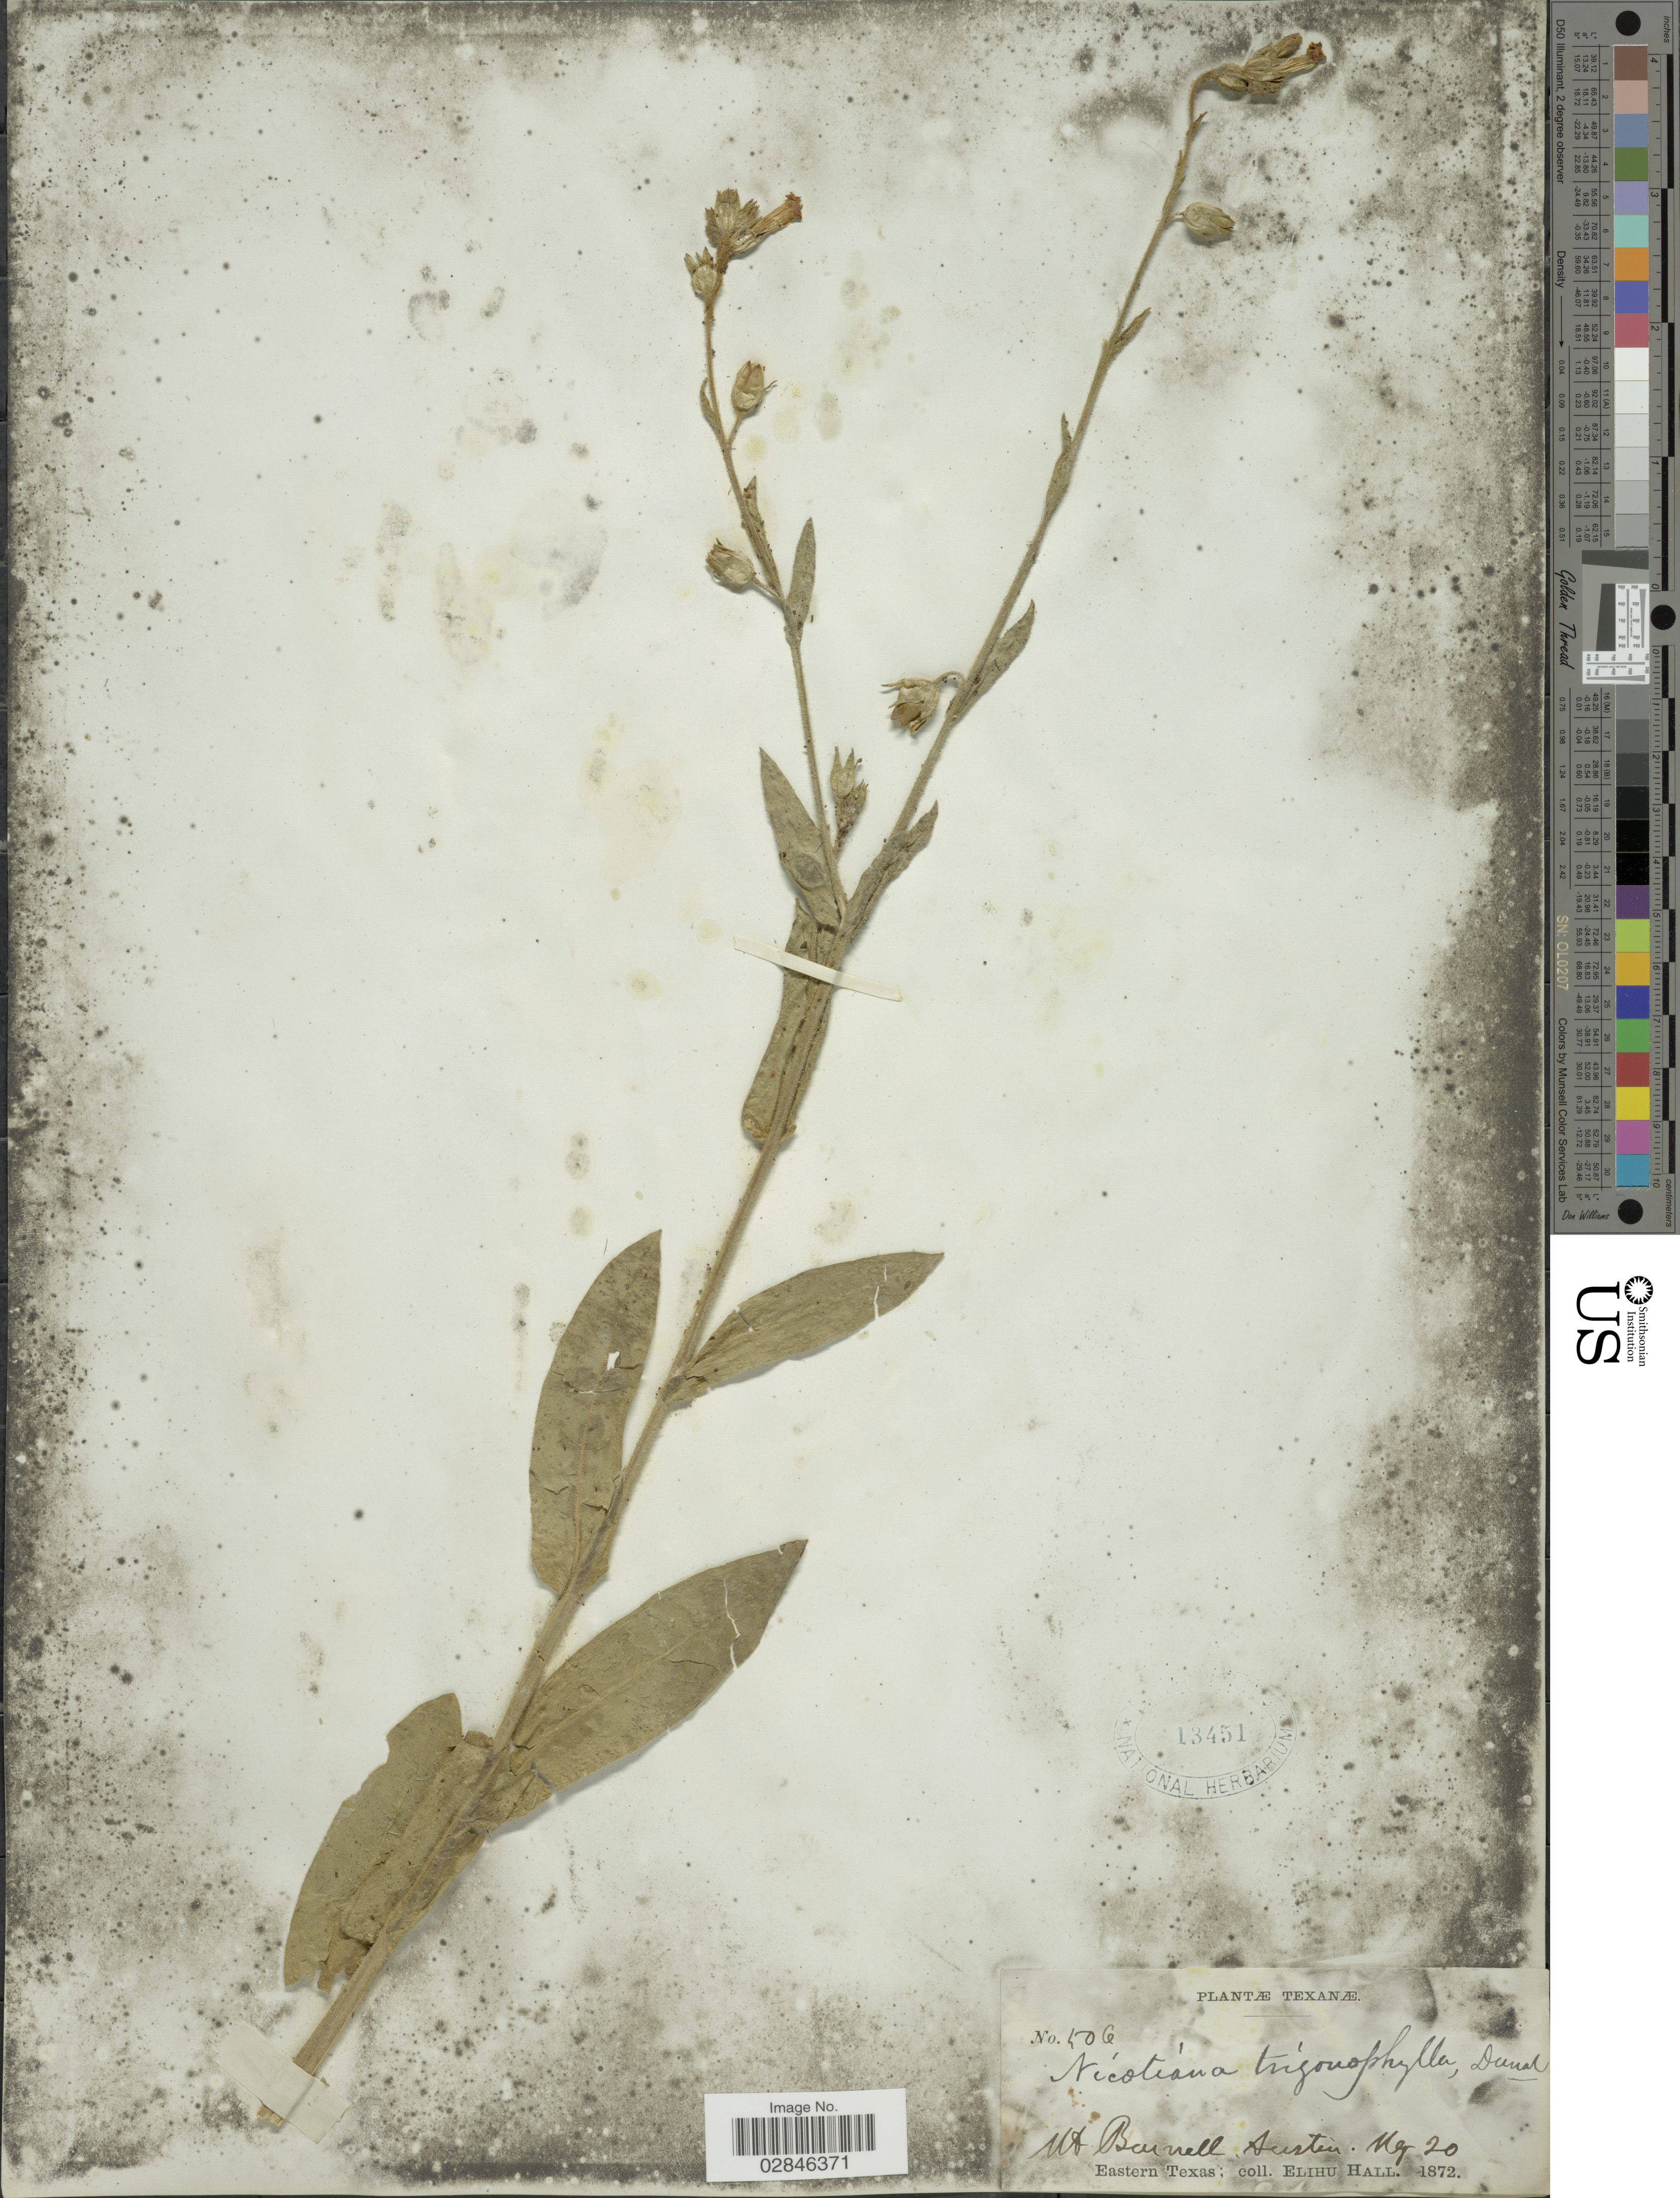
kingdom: Plantae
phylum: Tracheophyta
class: Magnoliopsida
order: Solanales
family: Solanaceae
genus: Nicotiana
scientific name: Nicotiana trigonophylla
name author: Dunal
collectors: E. Hall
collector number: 506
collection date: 1872-05-20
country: United States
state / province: Texas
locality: Mt. Bonnell, Austin, Eastern Texas.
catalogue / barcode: US 13451